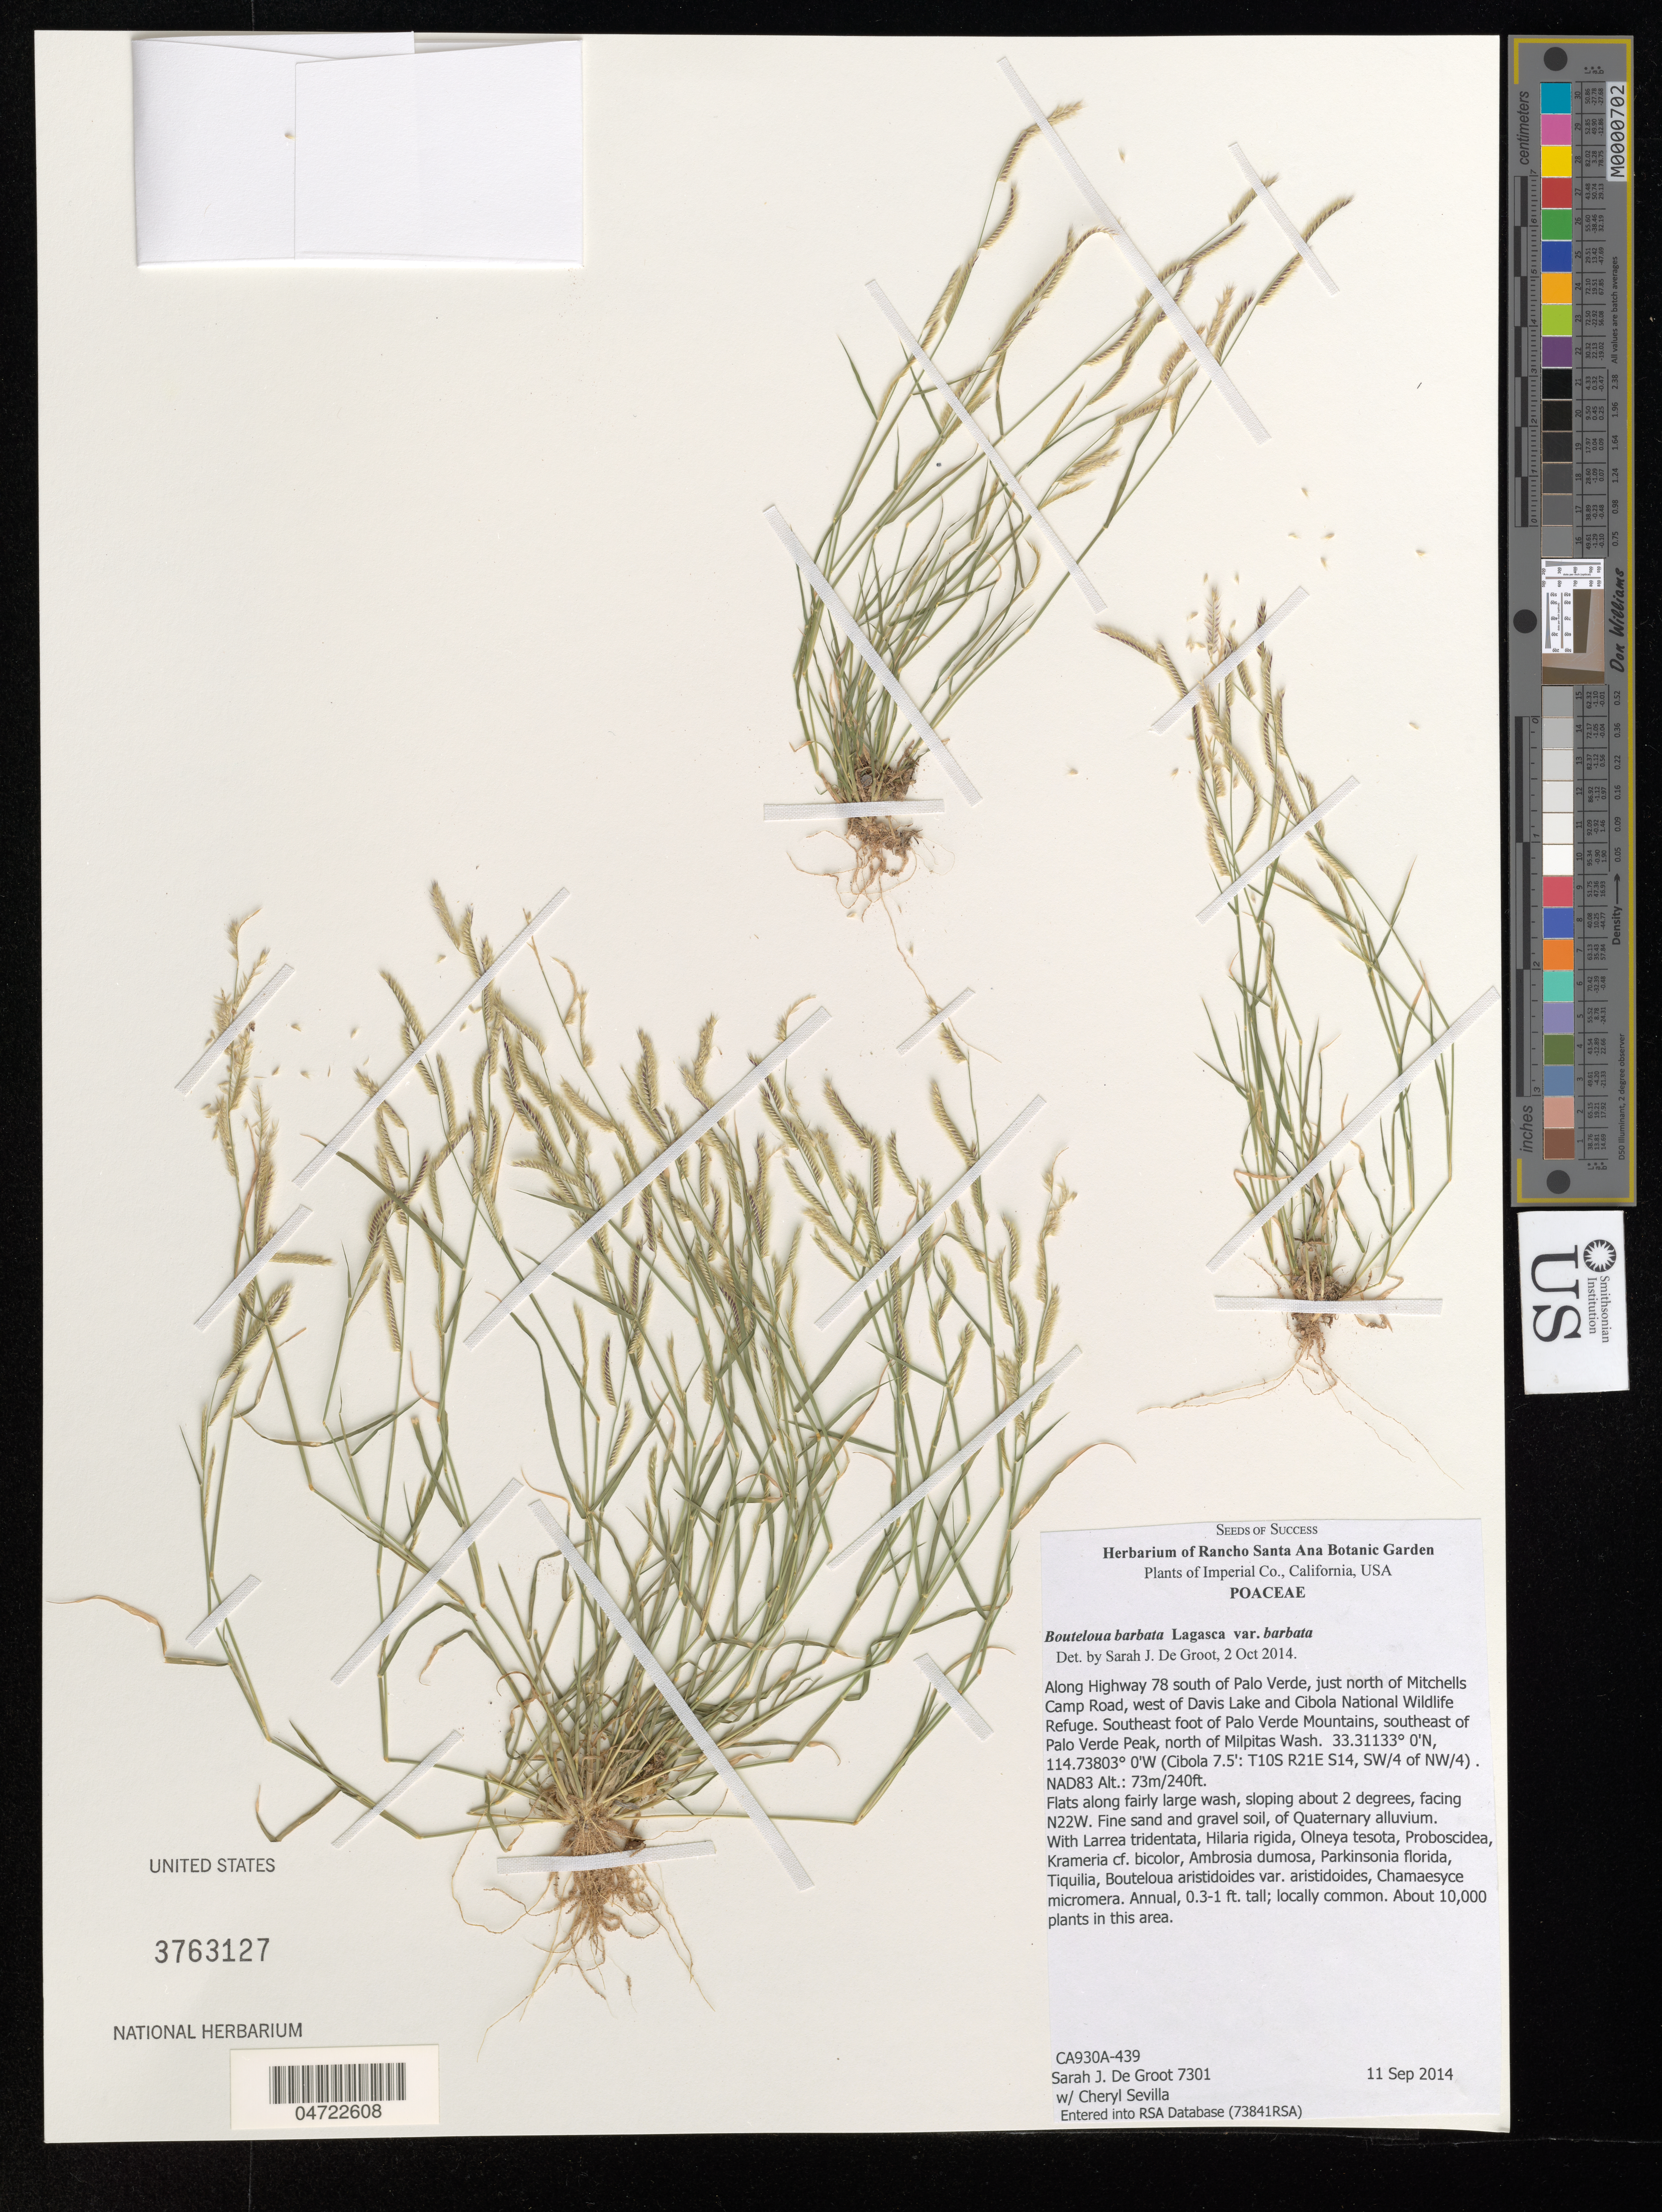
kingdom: Plantae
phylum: Tracheophyta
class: Liliopsida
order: Poales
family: Poaceae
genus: Bouteloua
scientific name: Bouteloua barbata var. barbata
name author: Lagger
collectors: S. De Groot & C. Sevilla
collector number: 7301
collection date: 2014-09-11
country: United States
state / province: California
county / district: Imperial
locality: Imperial Co. Along Highway 78 south of Palo Verde, just north of Mitchells Camp Road, west of Davis Lake and Cibola National Wildlife Refuge. Southeast foot of Palo Verde Mountains, southeast of Palo Verde Peak, north of Milpitas Wash. (Cibola 7.5': T10S R21E S14, SW/4 of NW/4).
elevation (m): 73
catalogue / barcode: US 3763127